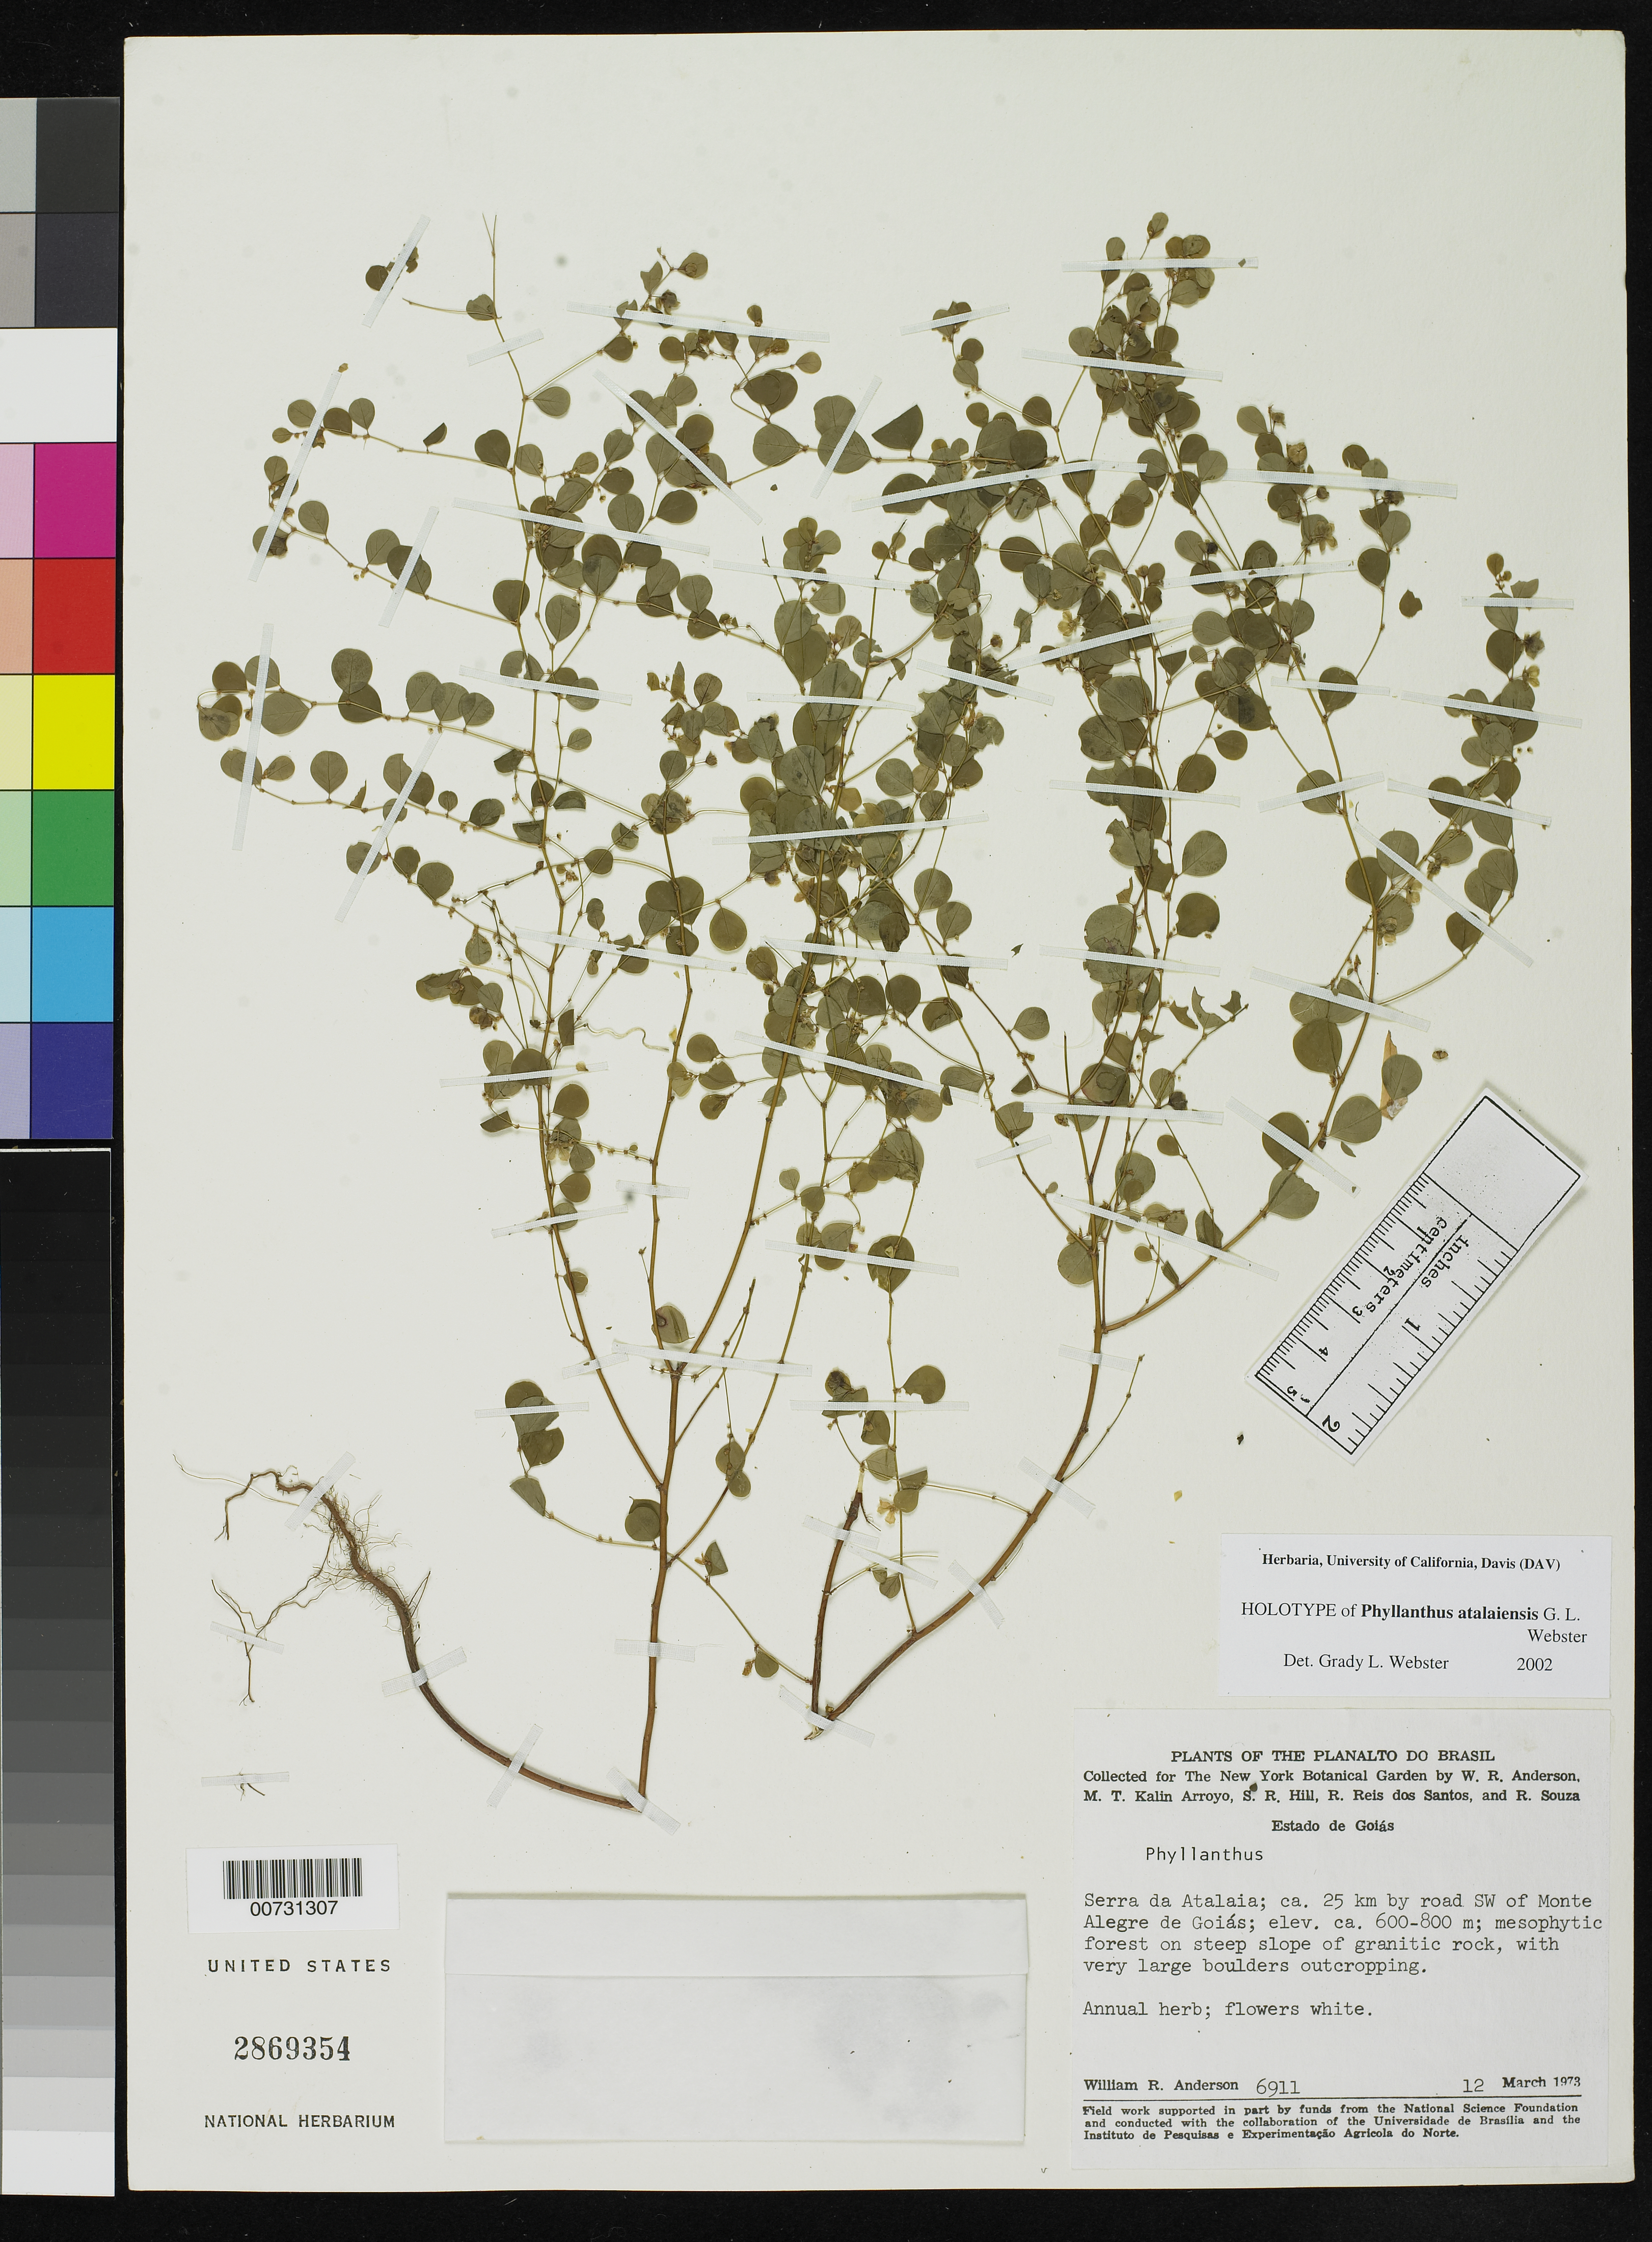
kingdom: Plantae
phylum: Tracheophyta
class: Magnoliopsida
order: Malpighiales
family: Phyllanthaceae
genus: Phyllanthus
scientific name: Phyllanthus atalaiensis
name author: G.L. Webster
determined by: Webster, Grady L.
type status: Holotype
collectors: W. R. Anderson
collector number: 6911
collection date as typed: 12 Mar 1973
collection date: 1973-03-12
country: Brazil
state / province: Goiás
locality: Serra da Atalaia; ca. 25 km by road SW of Monte Alegre de Goiás.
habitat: Mesophytic forest on steep slope of granitic rock, with very large boulders outcropping.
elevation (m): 600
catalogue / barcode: US 2869354